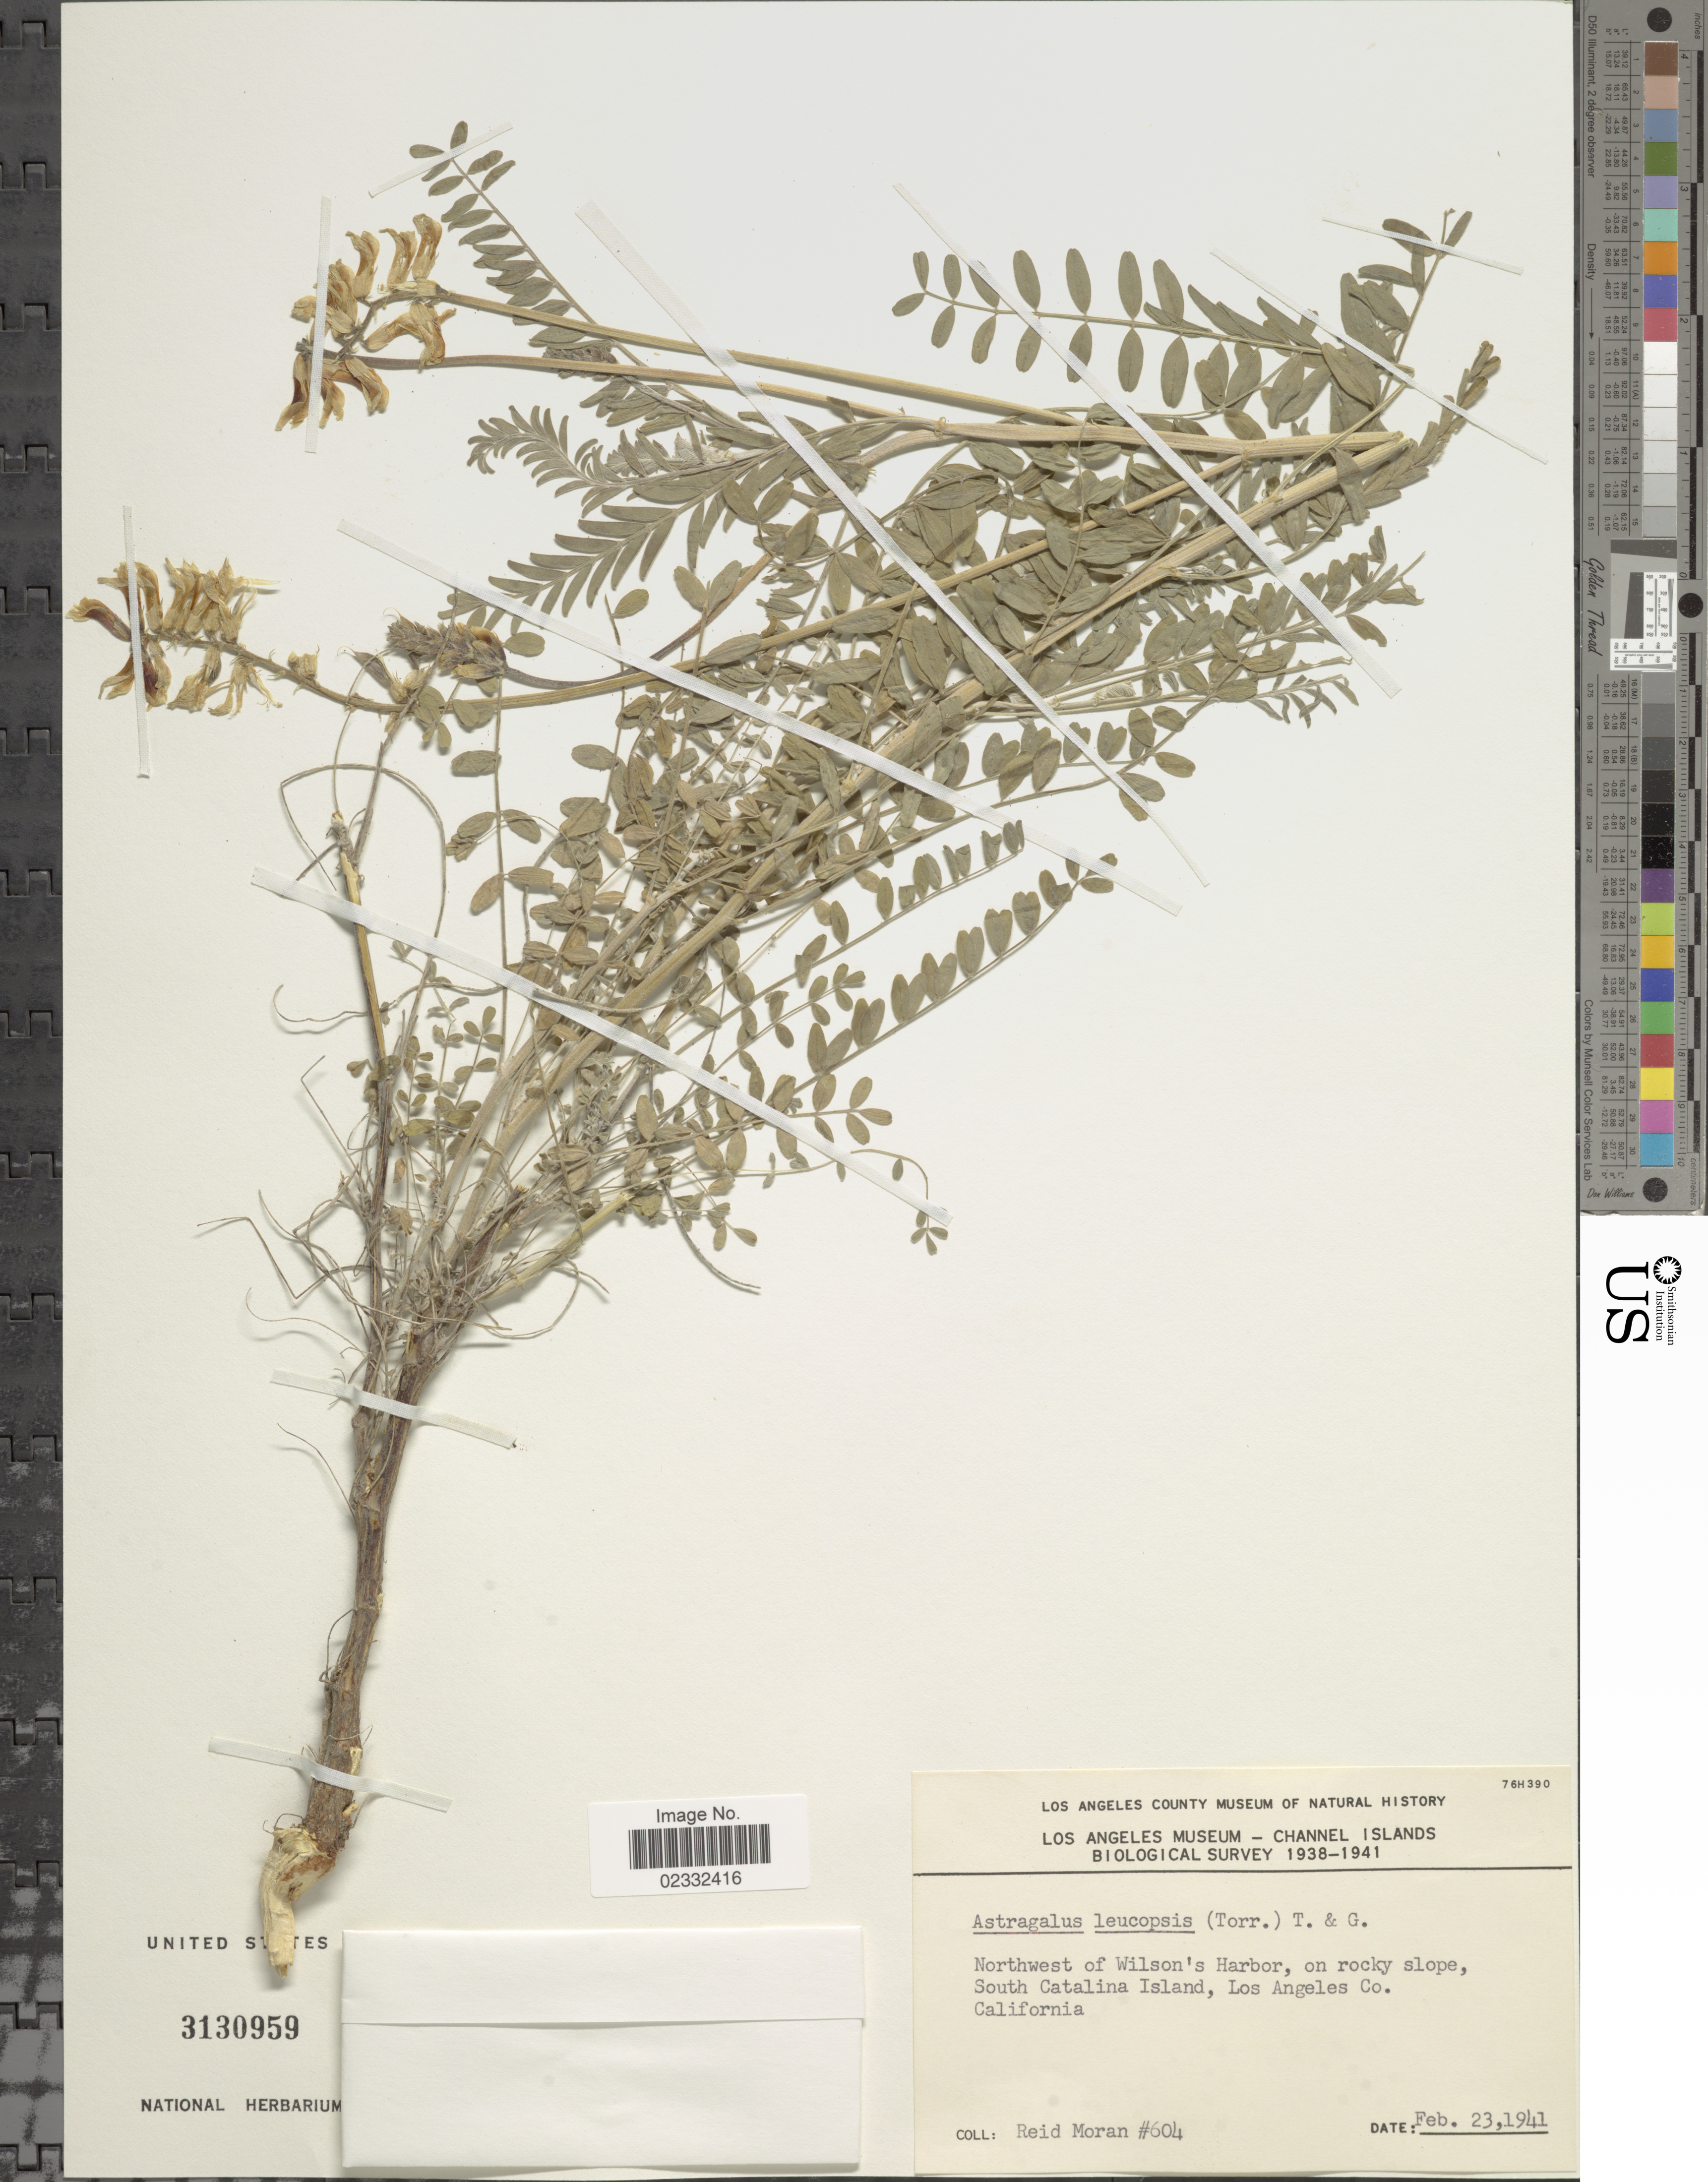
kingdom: Plantae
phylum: Tracheophyta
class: Magnoliopsida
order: Fabales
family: Fabaceae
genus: Astragalus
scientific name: Astragalus leucopsis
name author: (Torr.) Torr.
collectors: R. V. Moran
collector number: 604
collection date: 1941-02-23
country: United States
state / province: California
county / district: Los Angeles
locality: Northwest of Wilson's Harbour, on rocky slope, South Catalina Island, Los Angeles Co., California.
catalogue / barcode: US 3130959